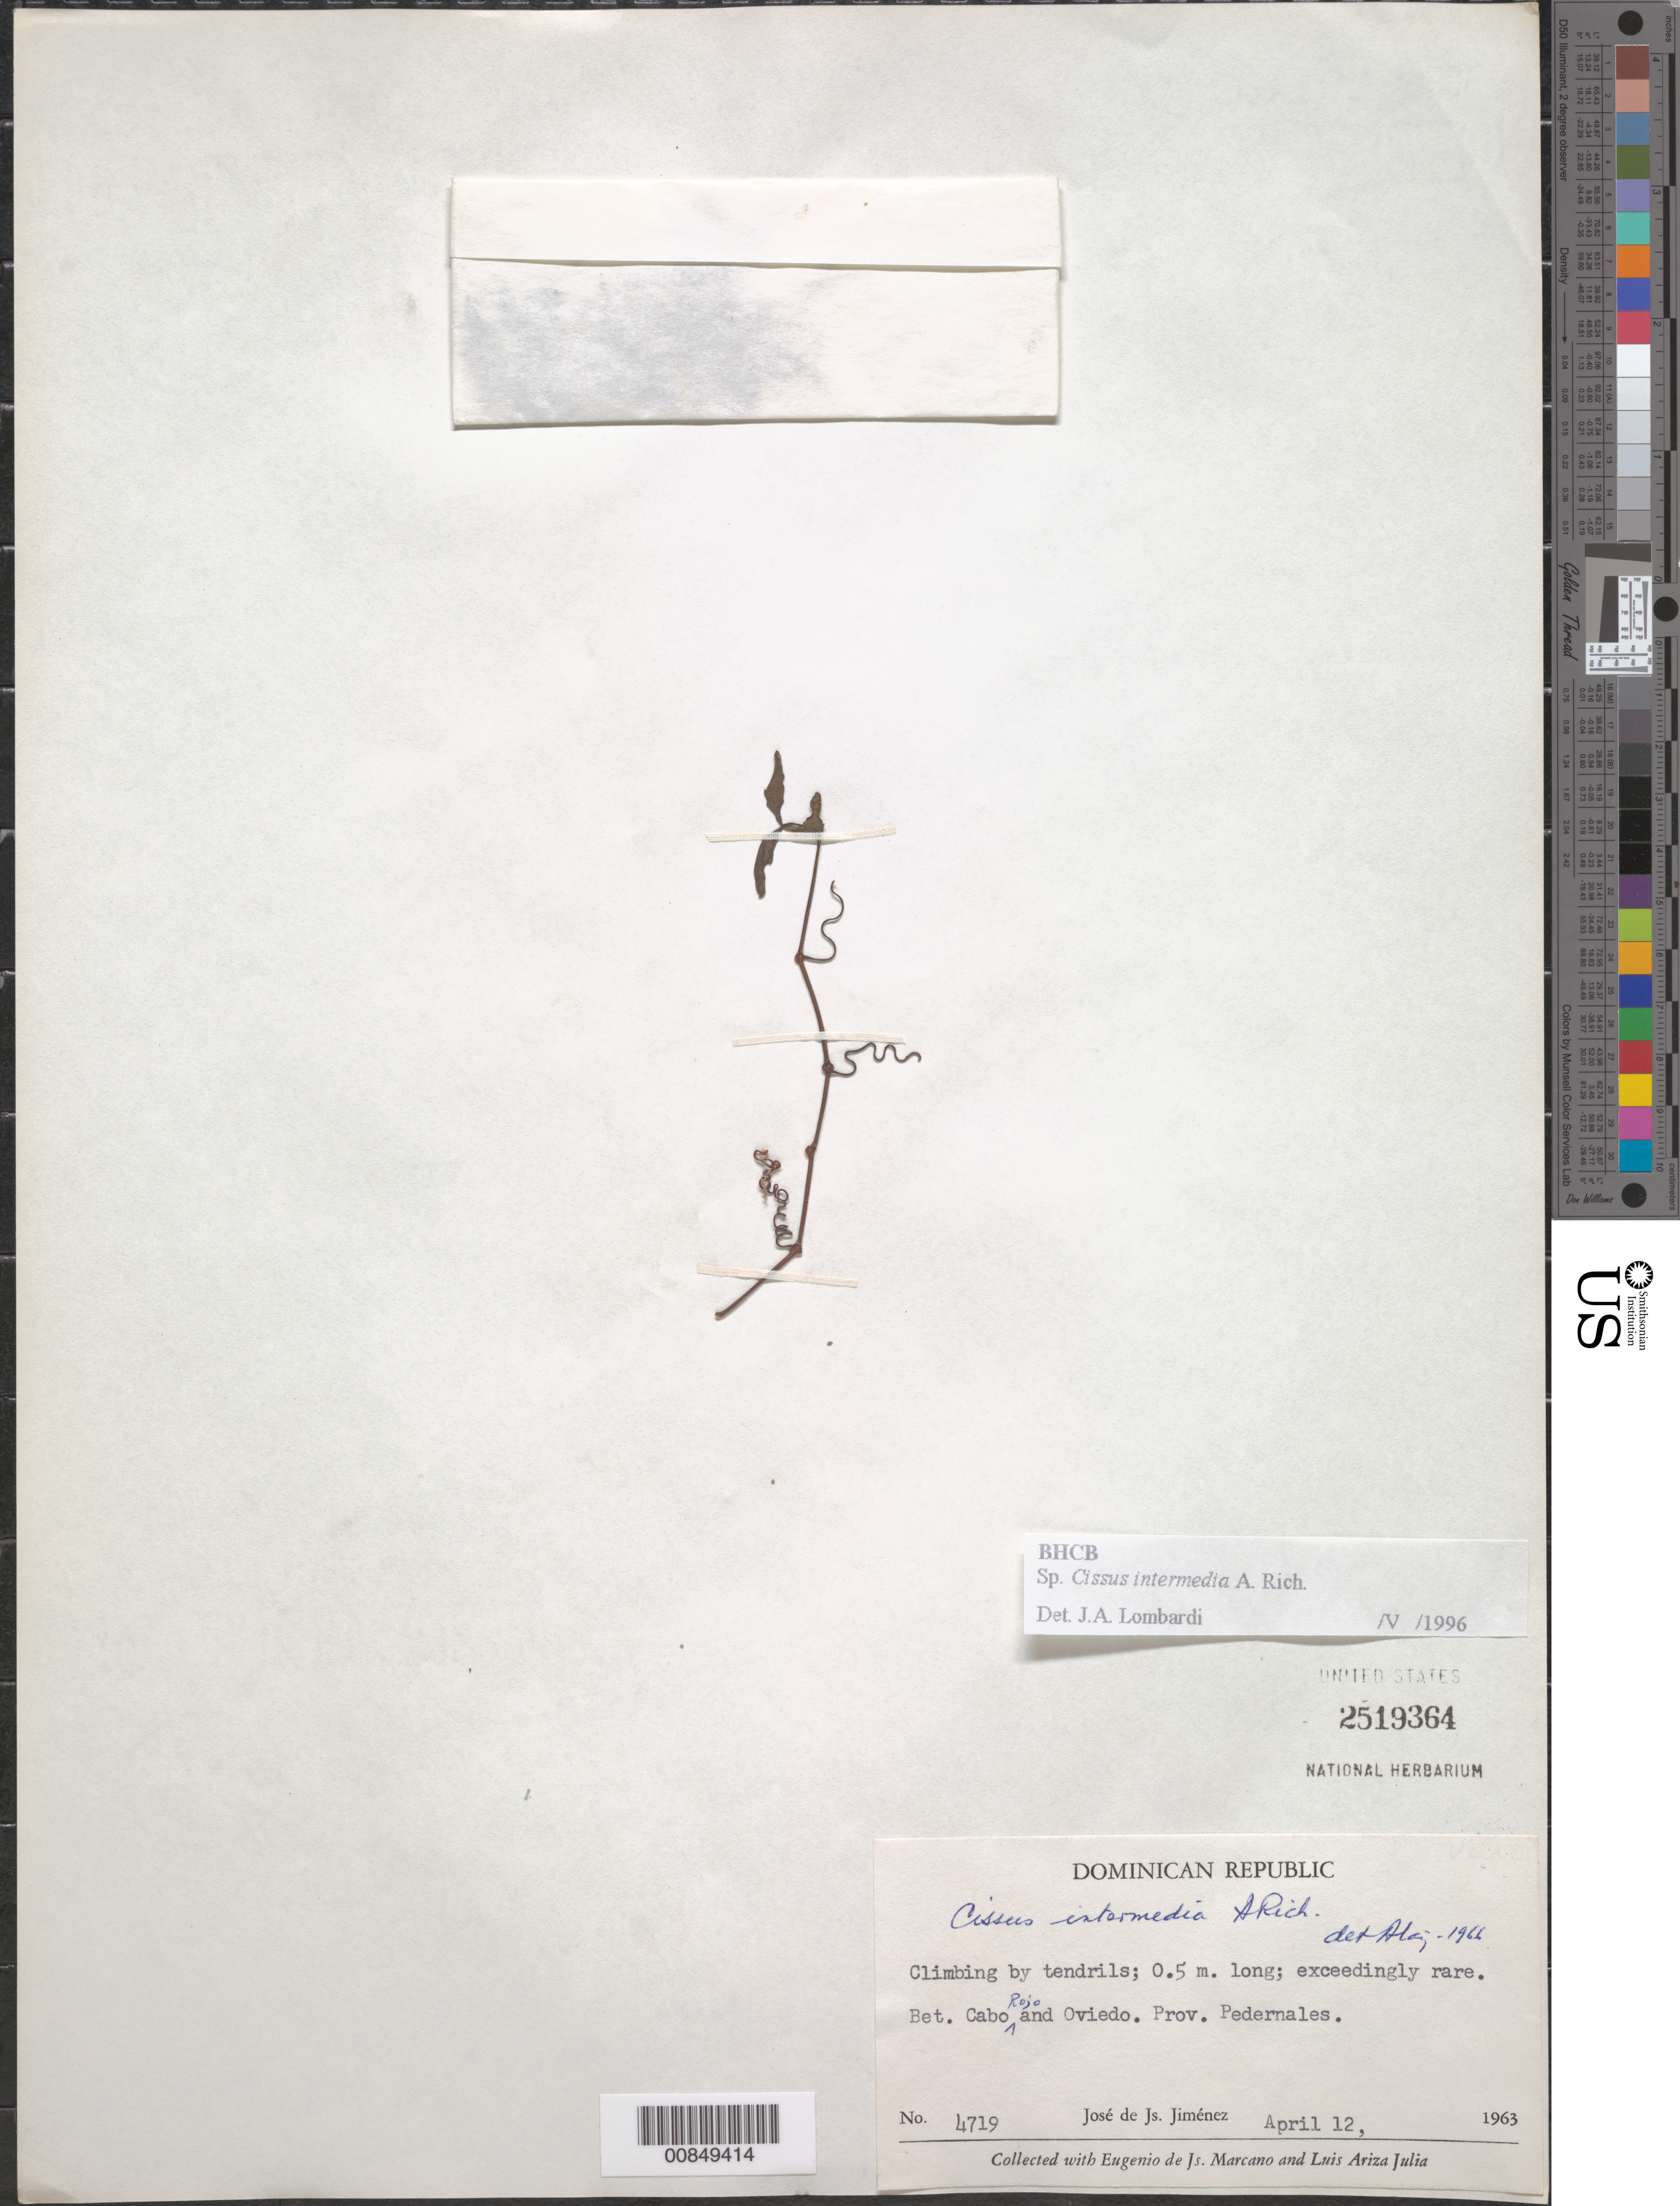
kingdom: Plantae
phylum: Tracheophyta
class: Magnoliopsida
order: Vitales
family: Vitaceae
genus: Cissus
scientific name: Cissus intermedia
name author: A. Rich.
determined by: Lombardi, Julio A.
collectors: J. J. Jiménez Almonte, E. J. Marcano F. & L. Ariza-Julia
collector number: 4719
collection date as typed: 12 Apr 1963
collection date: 1963-04-12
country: Dominican Republic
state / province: Pedernales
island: Hispaniola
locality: Between Cabo Rojo and Oviedo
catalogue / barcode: US 2519364